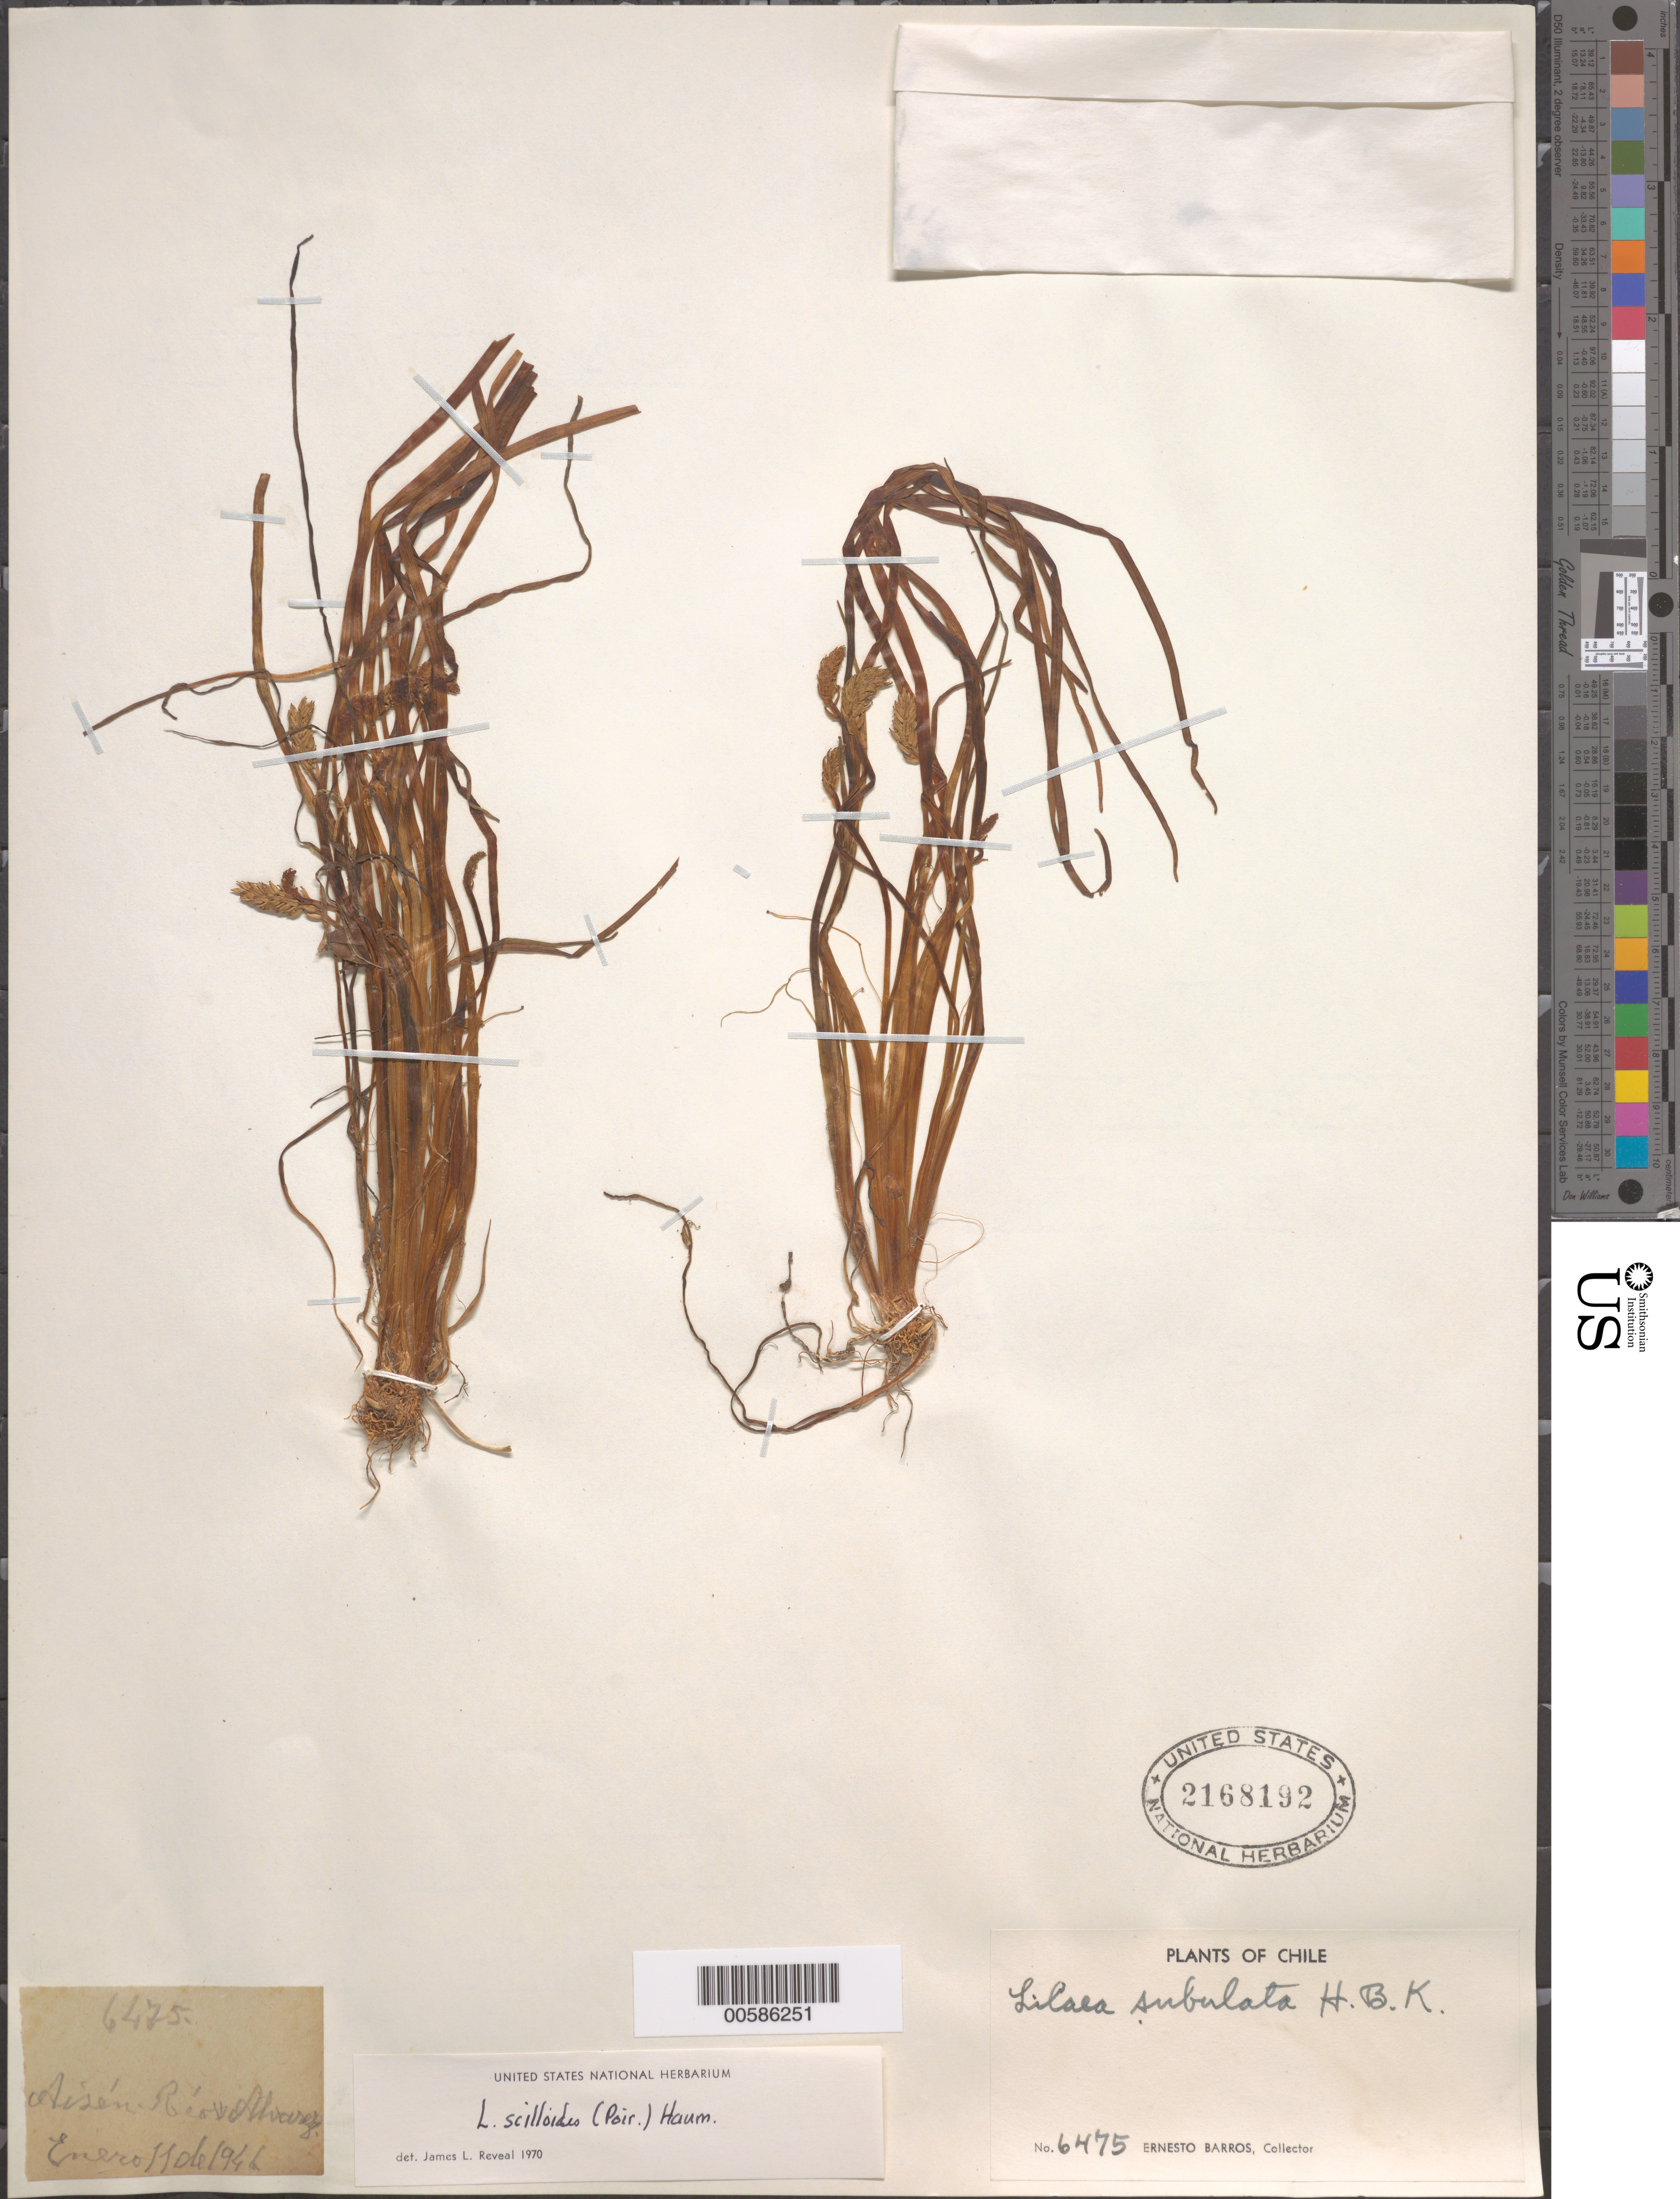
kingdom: Plantae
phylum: Tracheophyta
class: Liliopsida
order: Alismatales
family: Juncaginaceae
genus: Triglochin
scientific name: Triglochin scilloides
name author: (Poir.) Mering & Kadereit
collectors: E. Barros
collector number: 6475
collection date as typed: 11 Jan 1946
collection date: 1946-01-11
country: Chile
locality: Risen, Rio Alvcurez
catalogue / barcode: US 2168192